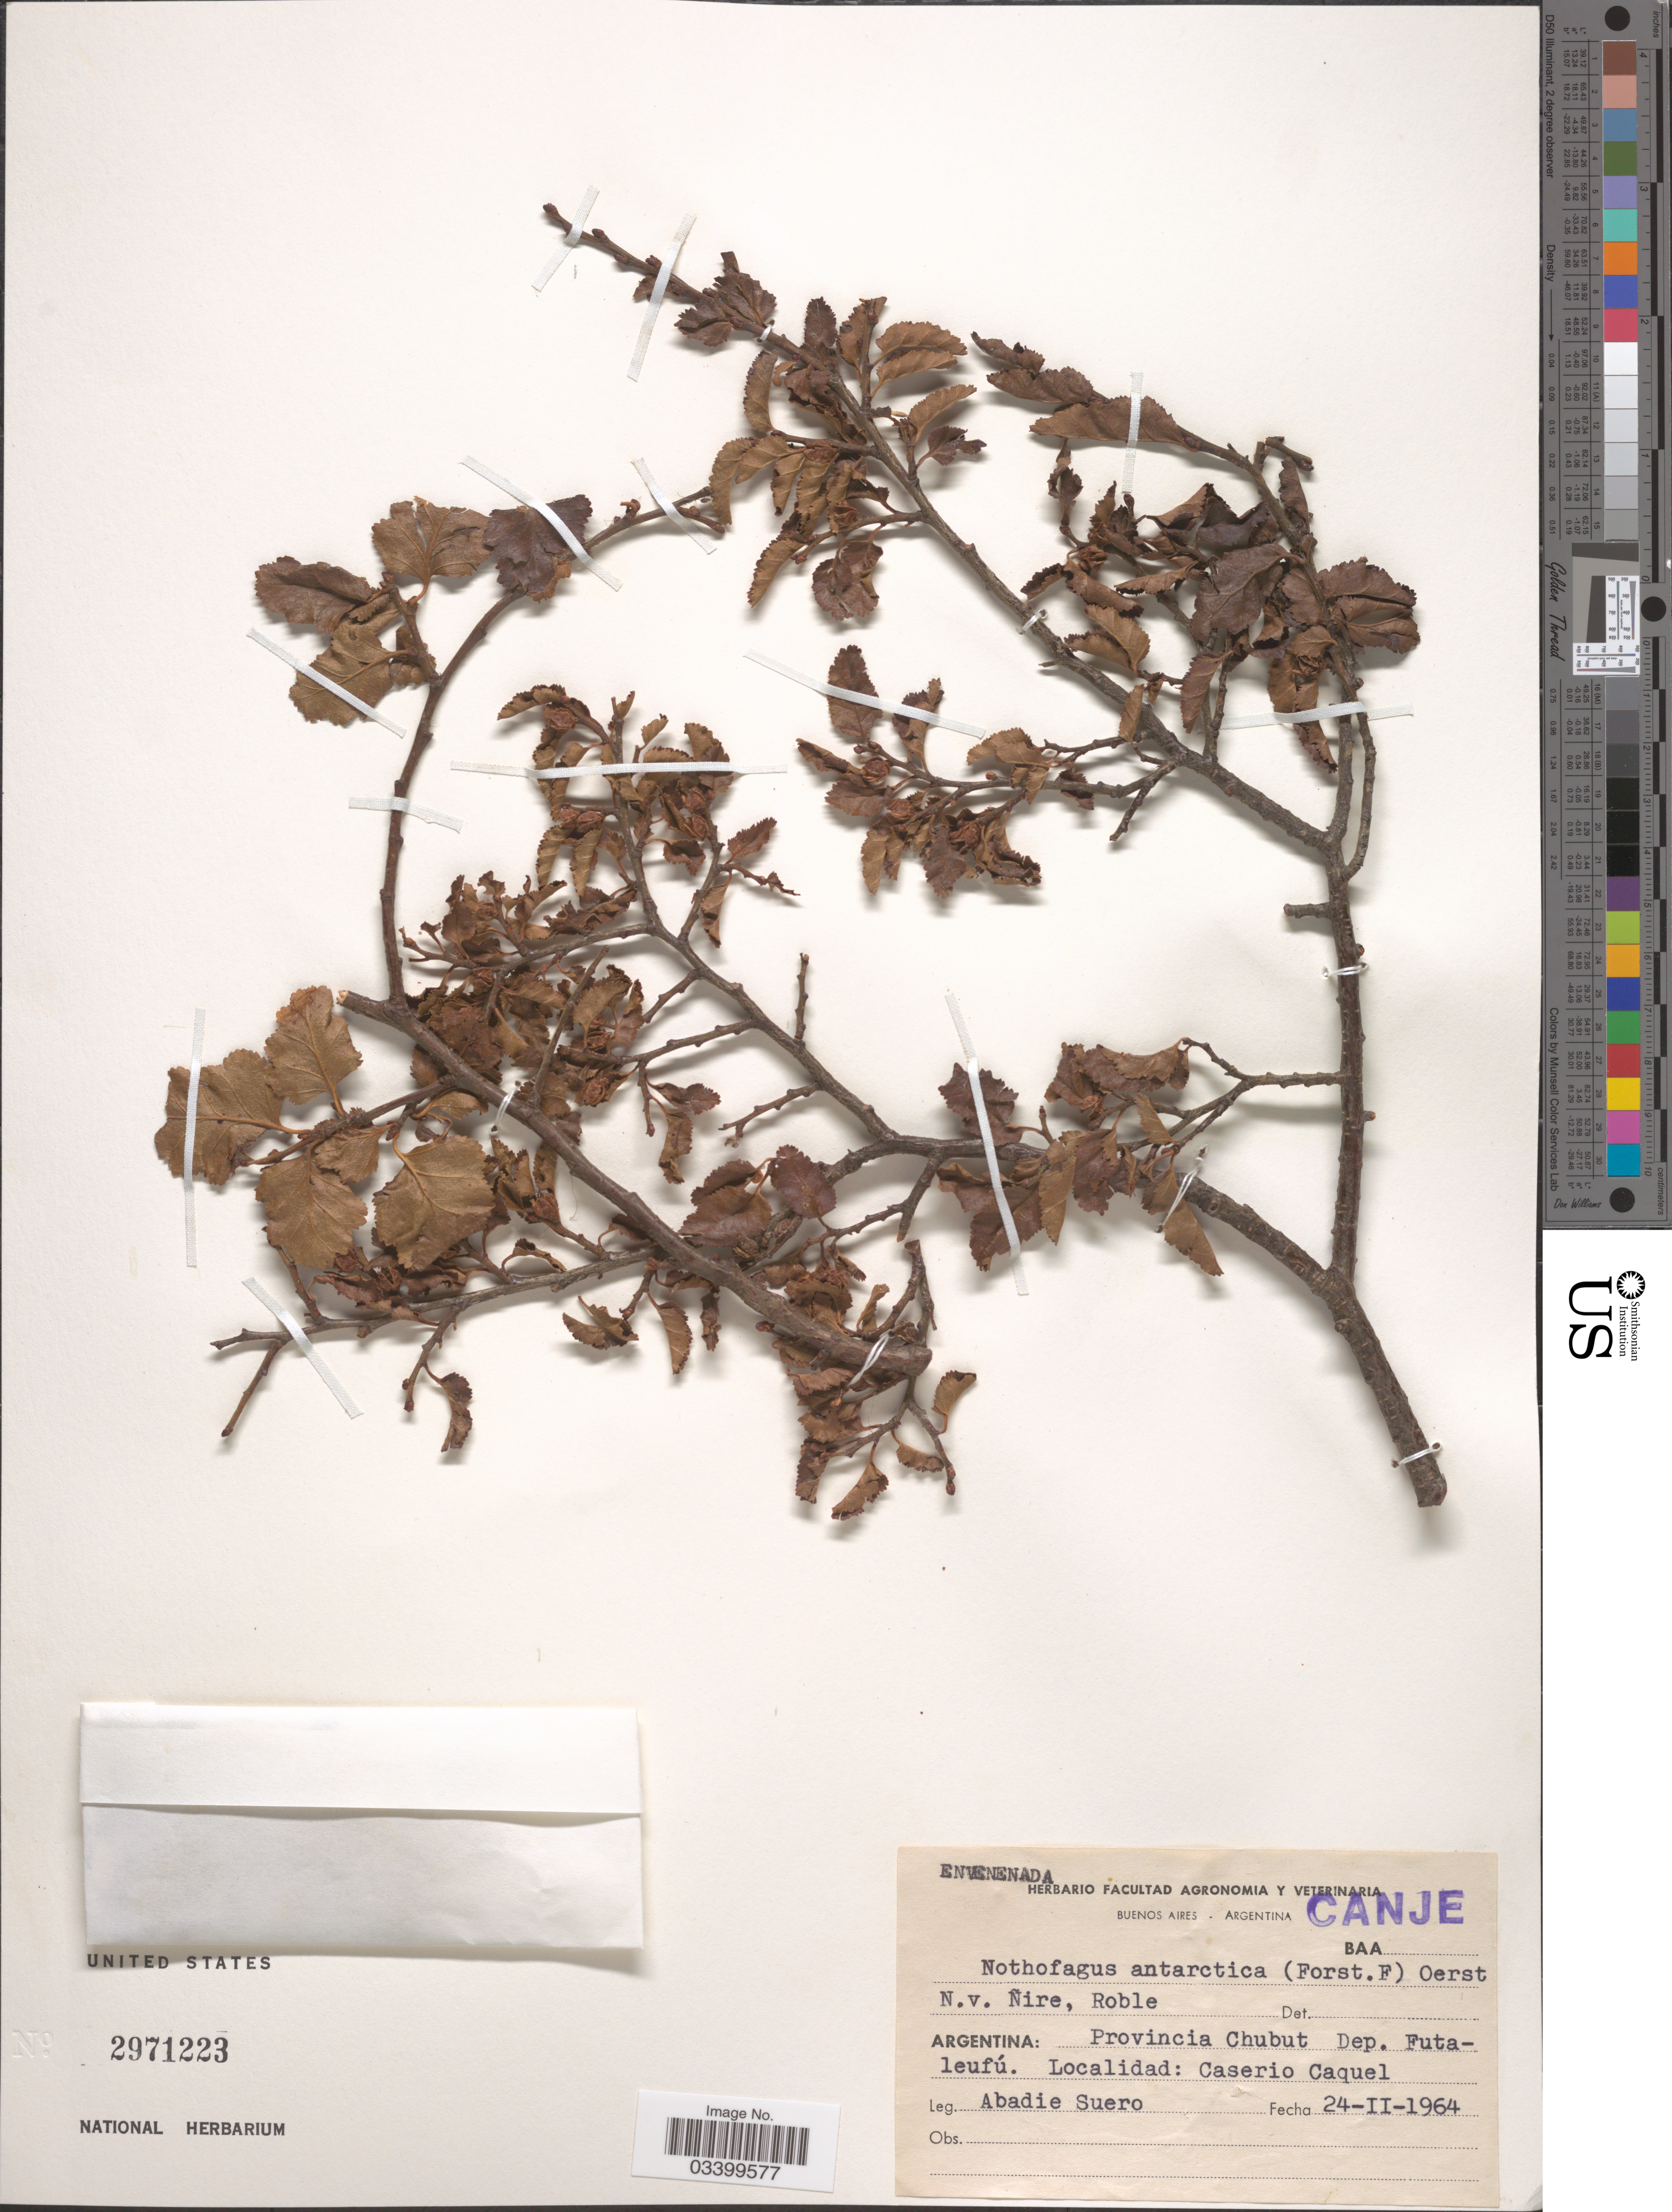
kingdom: Plantae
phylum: Tracheophyta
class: Magnoliopsida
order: Fagales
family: Nothofagaceae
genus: Nothofagus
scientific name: Nothofagus antarctica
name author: (G. Forst.) Oerst.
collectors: A. Suero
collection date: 1964-02-24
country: Argentina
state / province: Chubut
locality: Dep. Futaleufú. Caserio Caquel.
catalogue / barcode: US 2971223